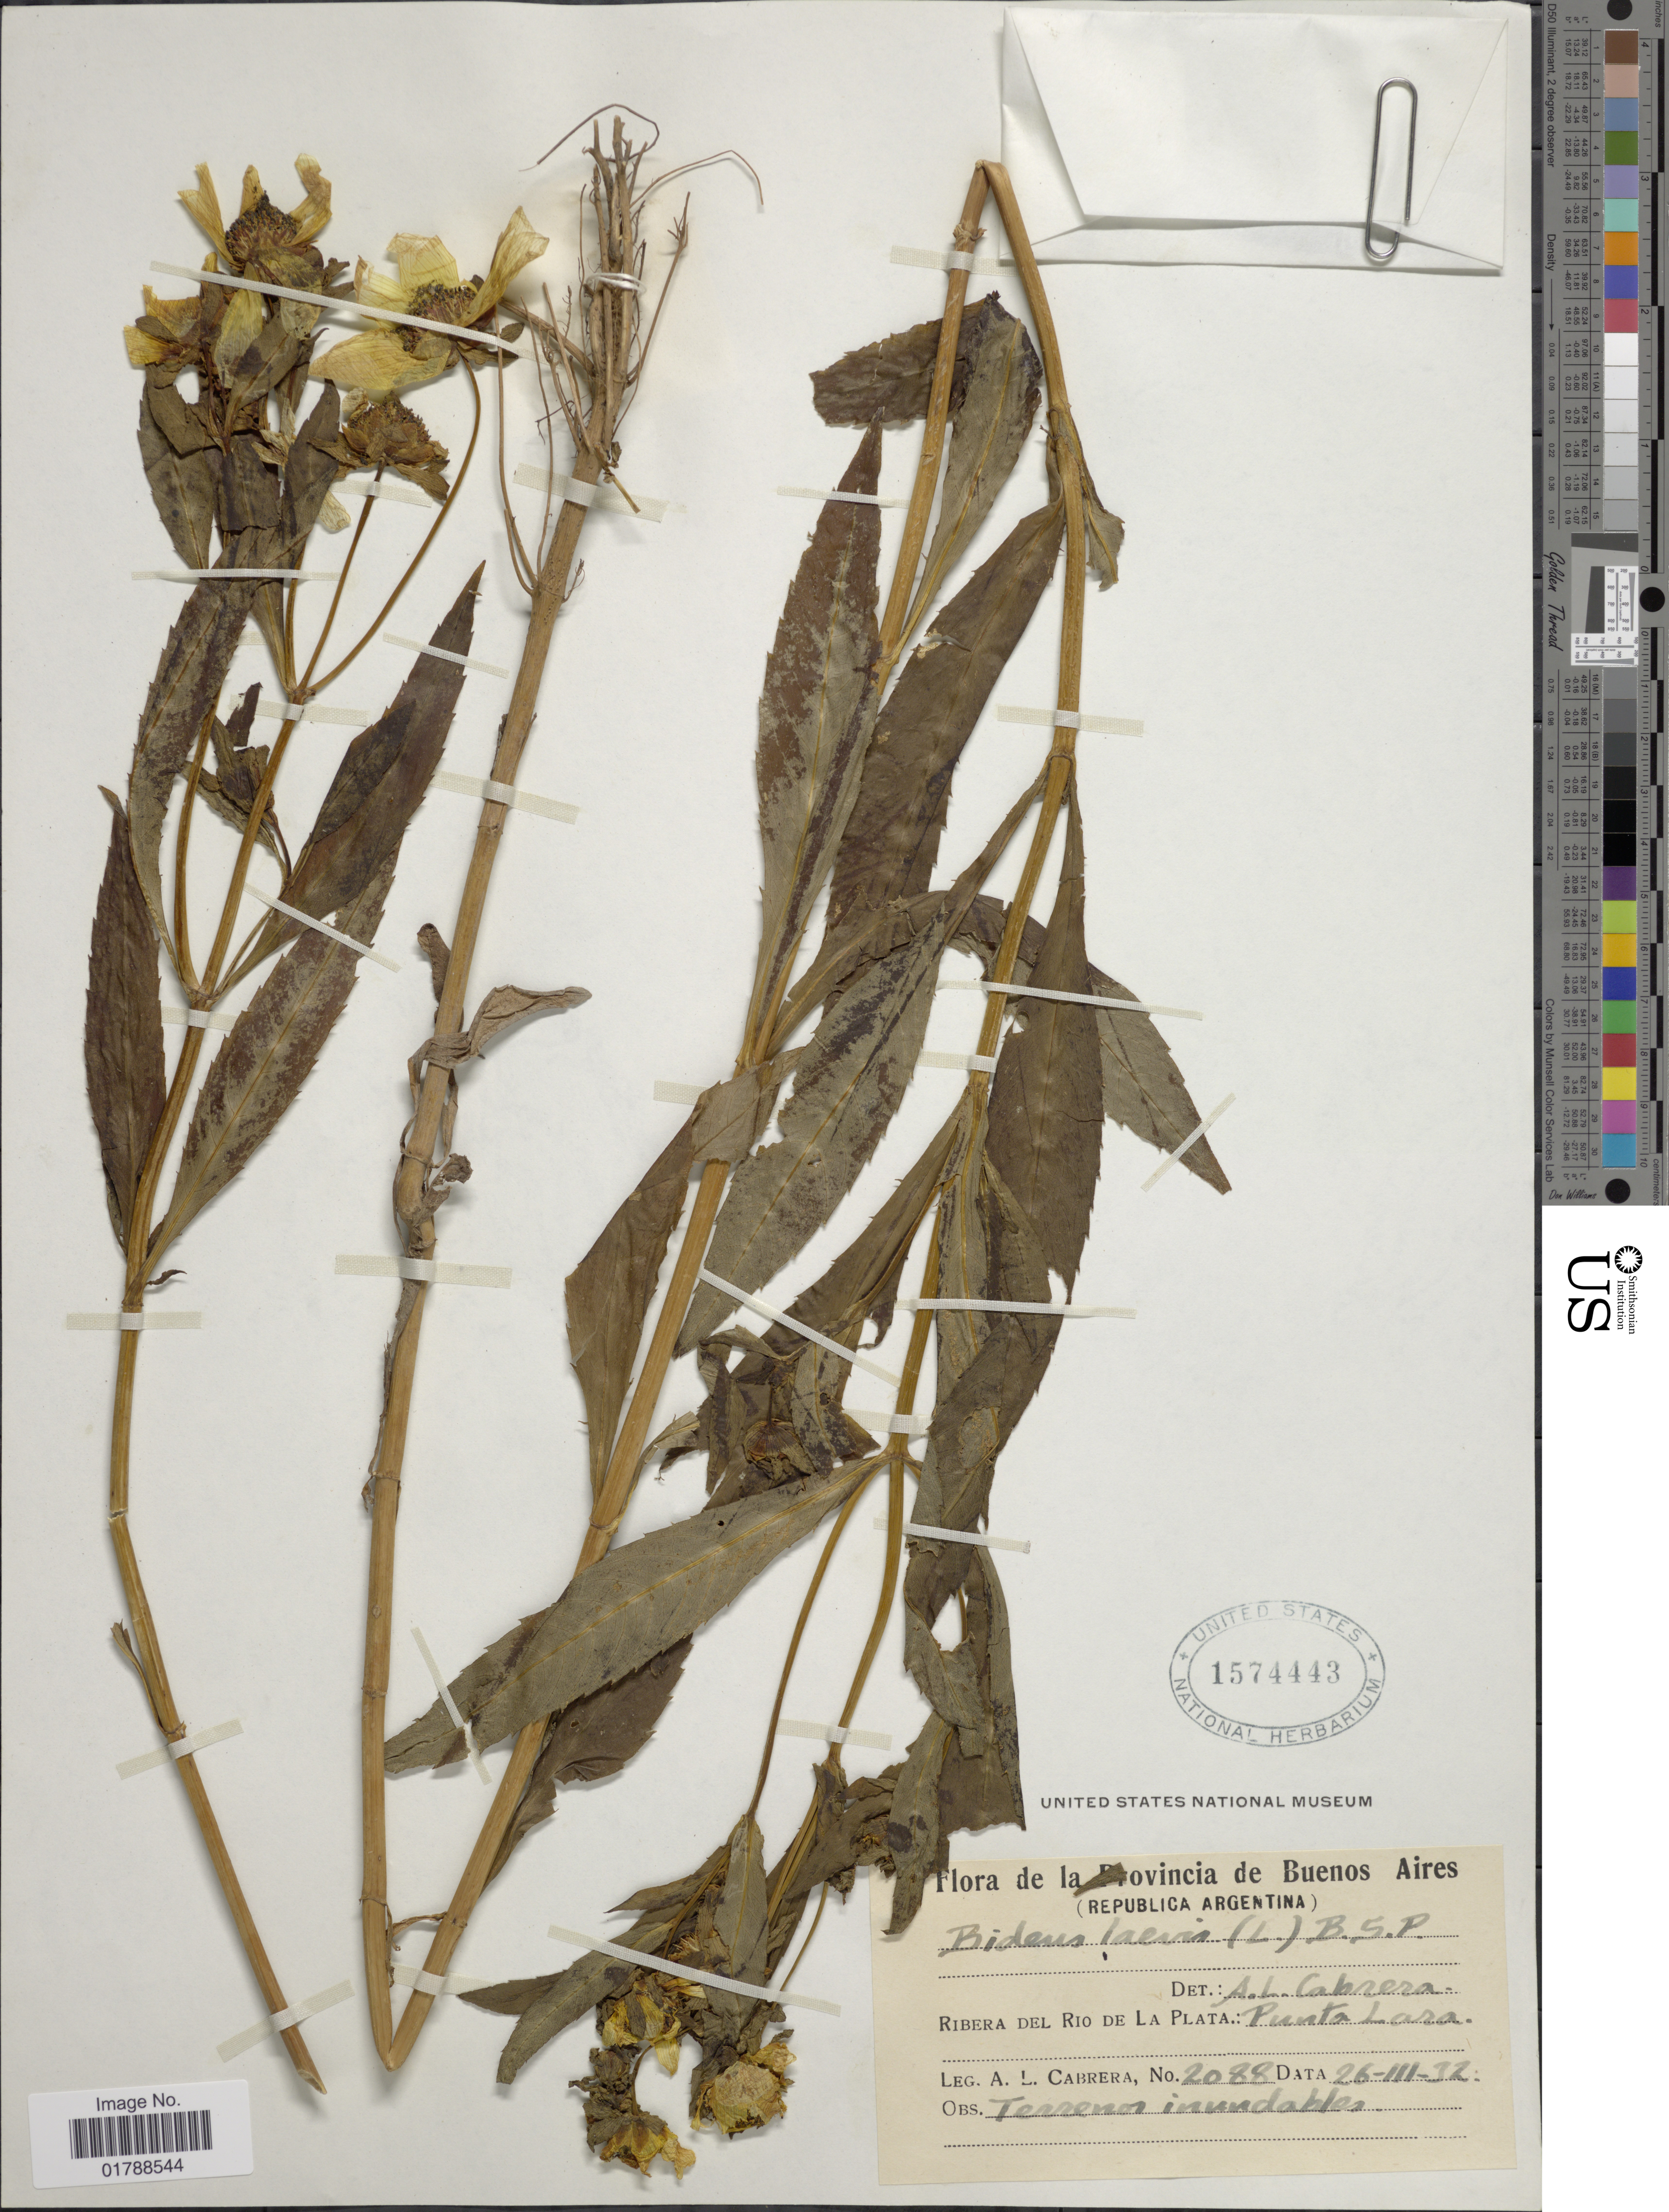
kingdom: Plantae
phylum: Tracheophyta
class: Magnoliopsida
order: Asterales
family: Asteraceae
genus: Bidens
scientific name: Bidens laevis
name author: (L.) Britton, Stearns & Poggenb.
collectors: A. L. Cabrera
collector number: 2088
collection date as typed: Transcribed d/m/y: 26/3/32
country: Argentina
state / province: Buenos Aires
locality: Ribera del Rio de La Plata: Punta Lara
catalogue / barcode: US 1574443